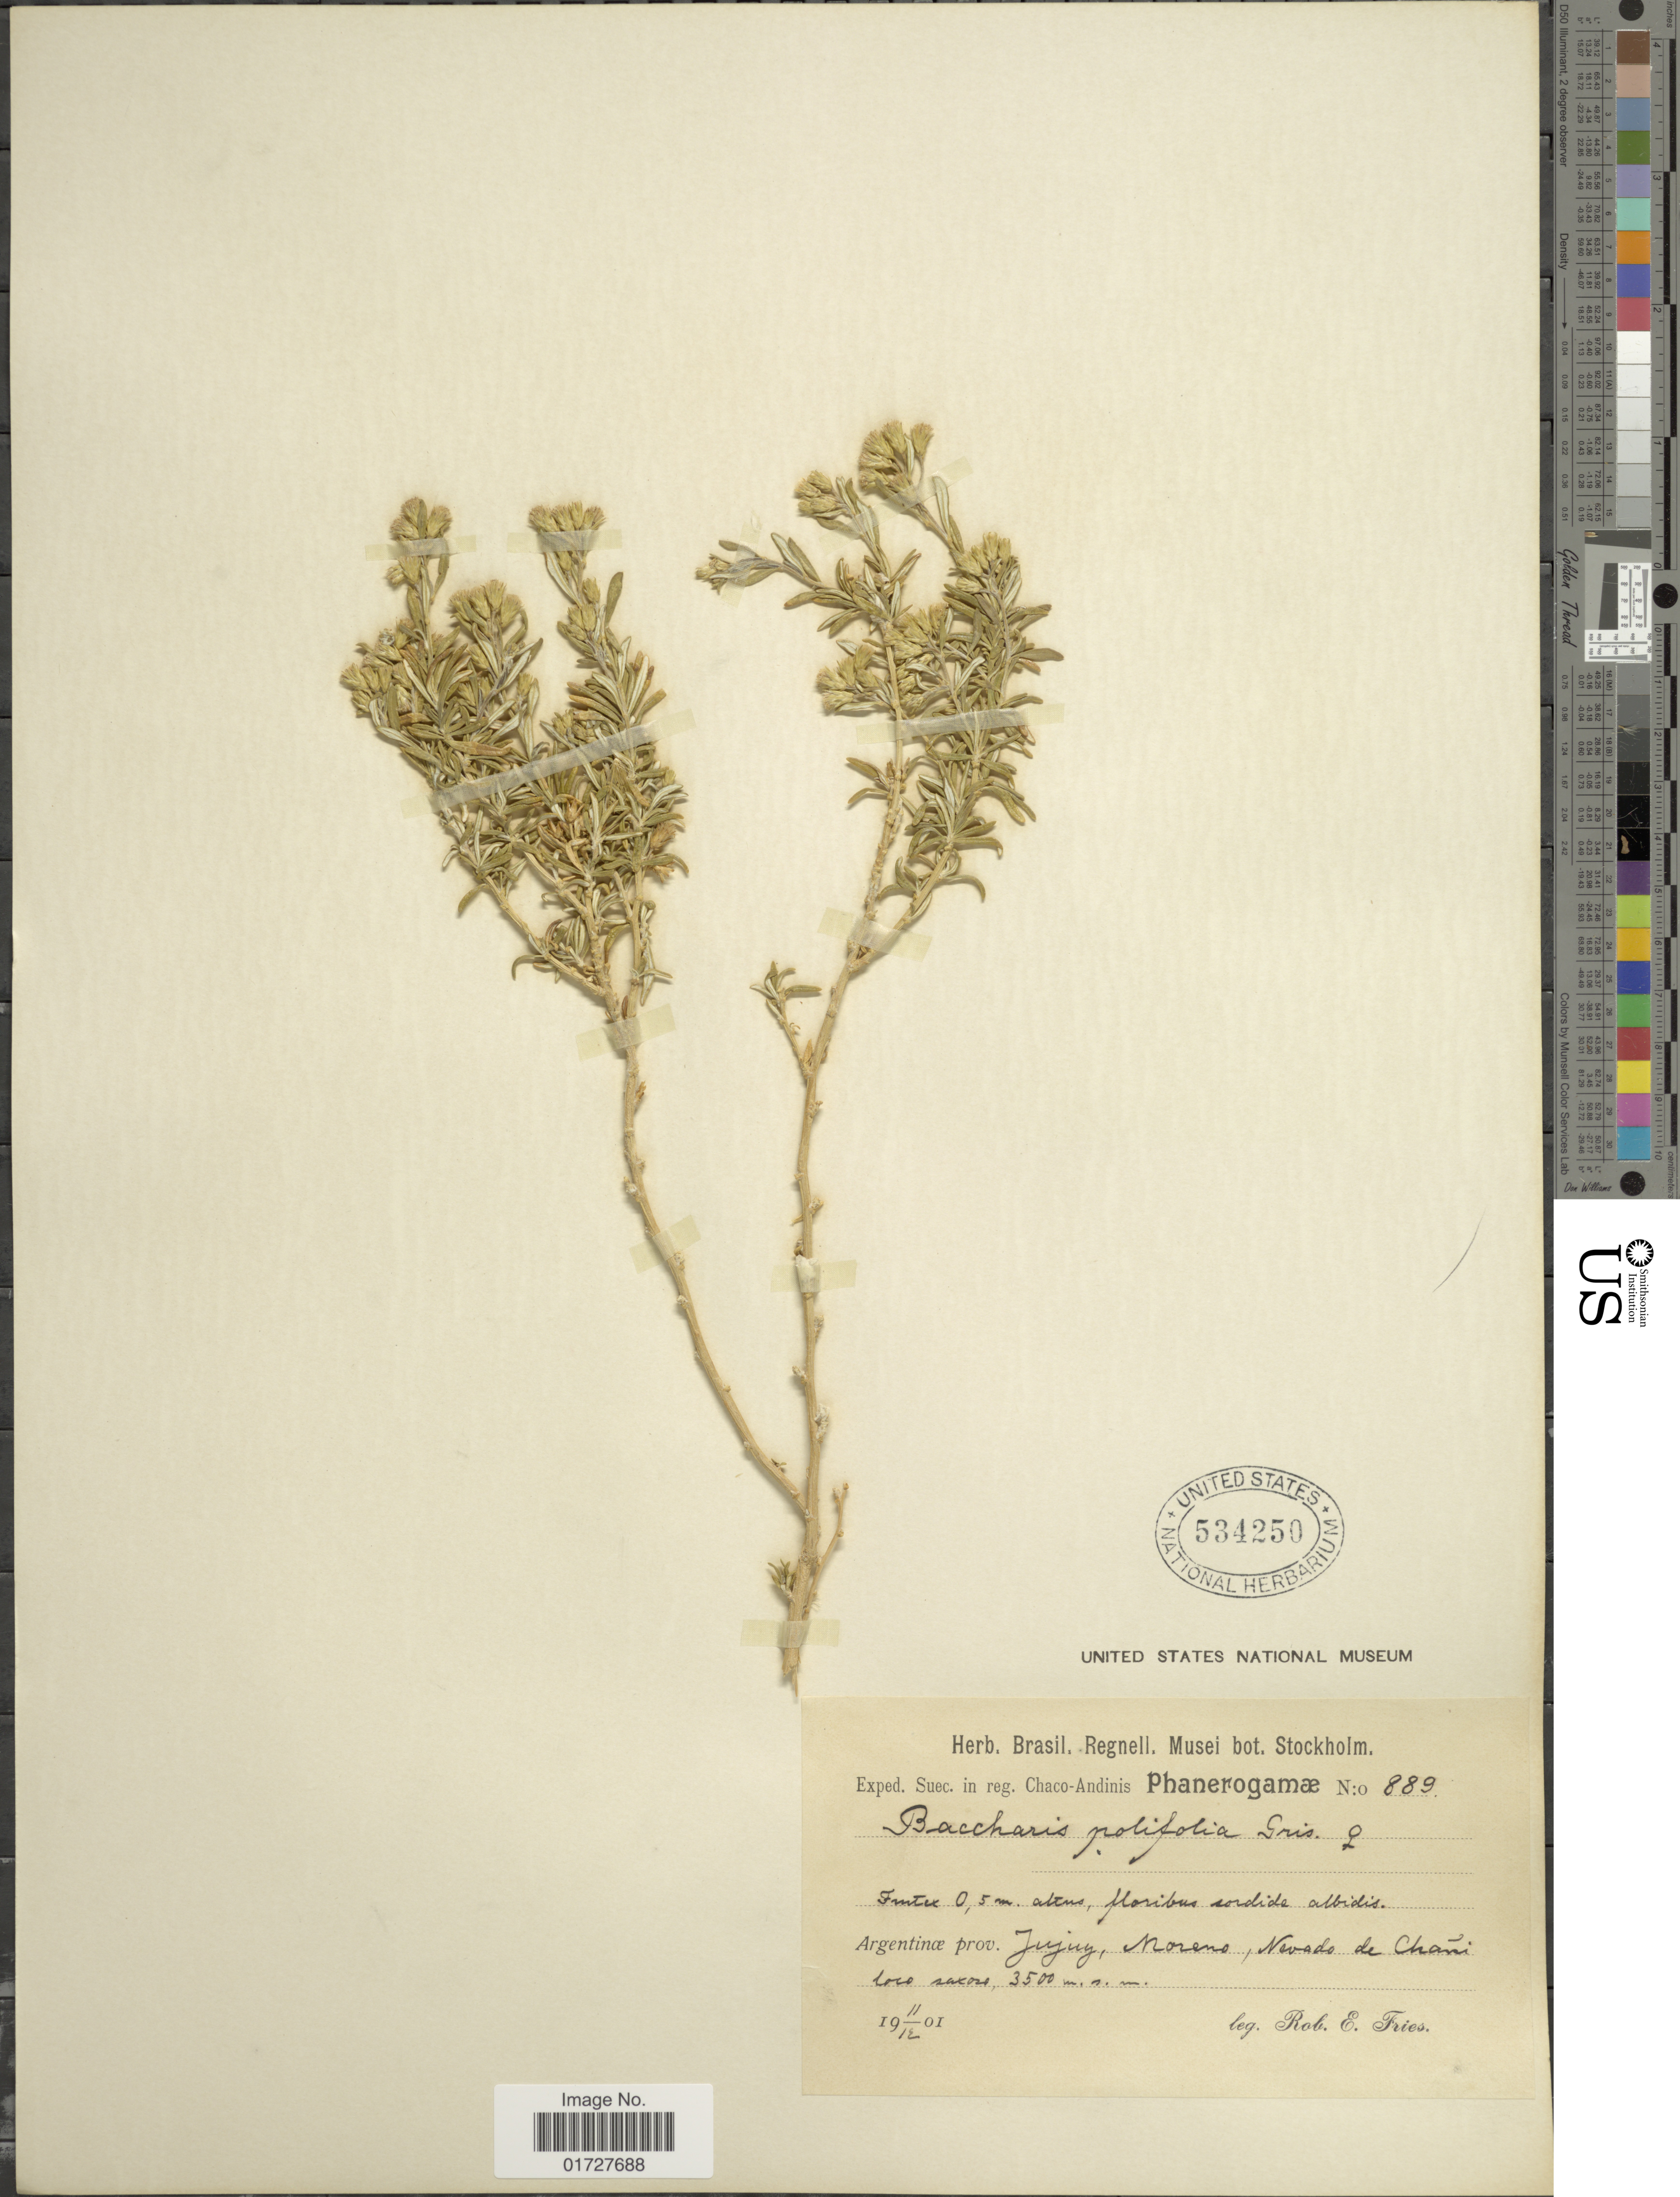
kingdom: Plantae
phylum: Tracheophyta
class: Magnoliopsida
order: Asterales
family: Asteraceae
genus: Baccharis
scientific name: Baccharis polifolia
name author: Griseb.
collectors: R. E. Fries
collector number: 889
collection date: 1901-12-11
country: Argentina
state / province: Jujuy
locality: Moreno, Nevado de Chani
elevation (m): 3500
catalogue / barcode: US 534250